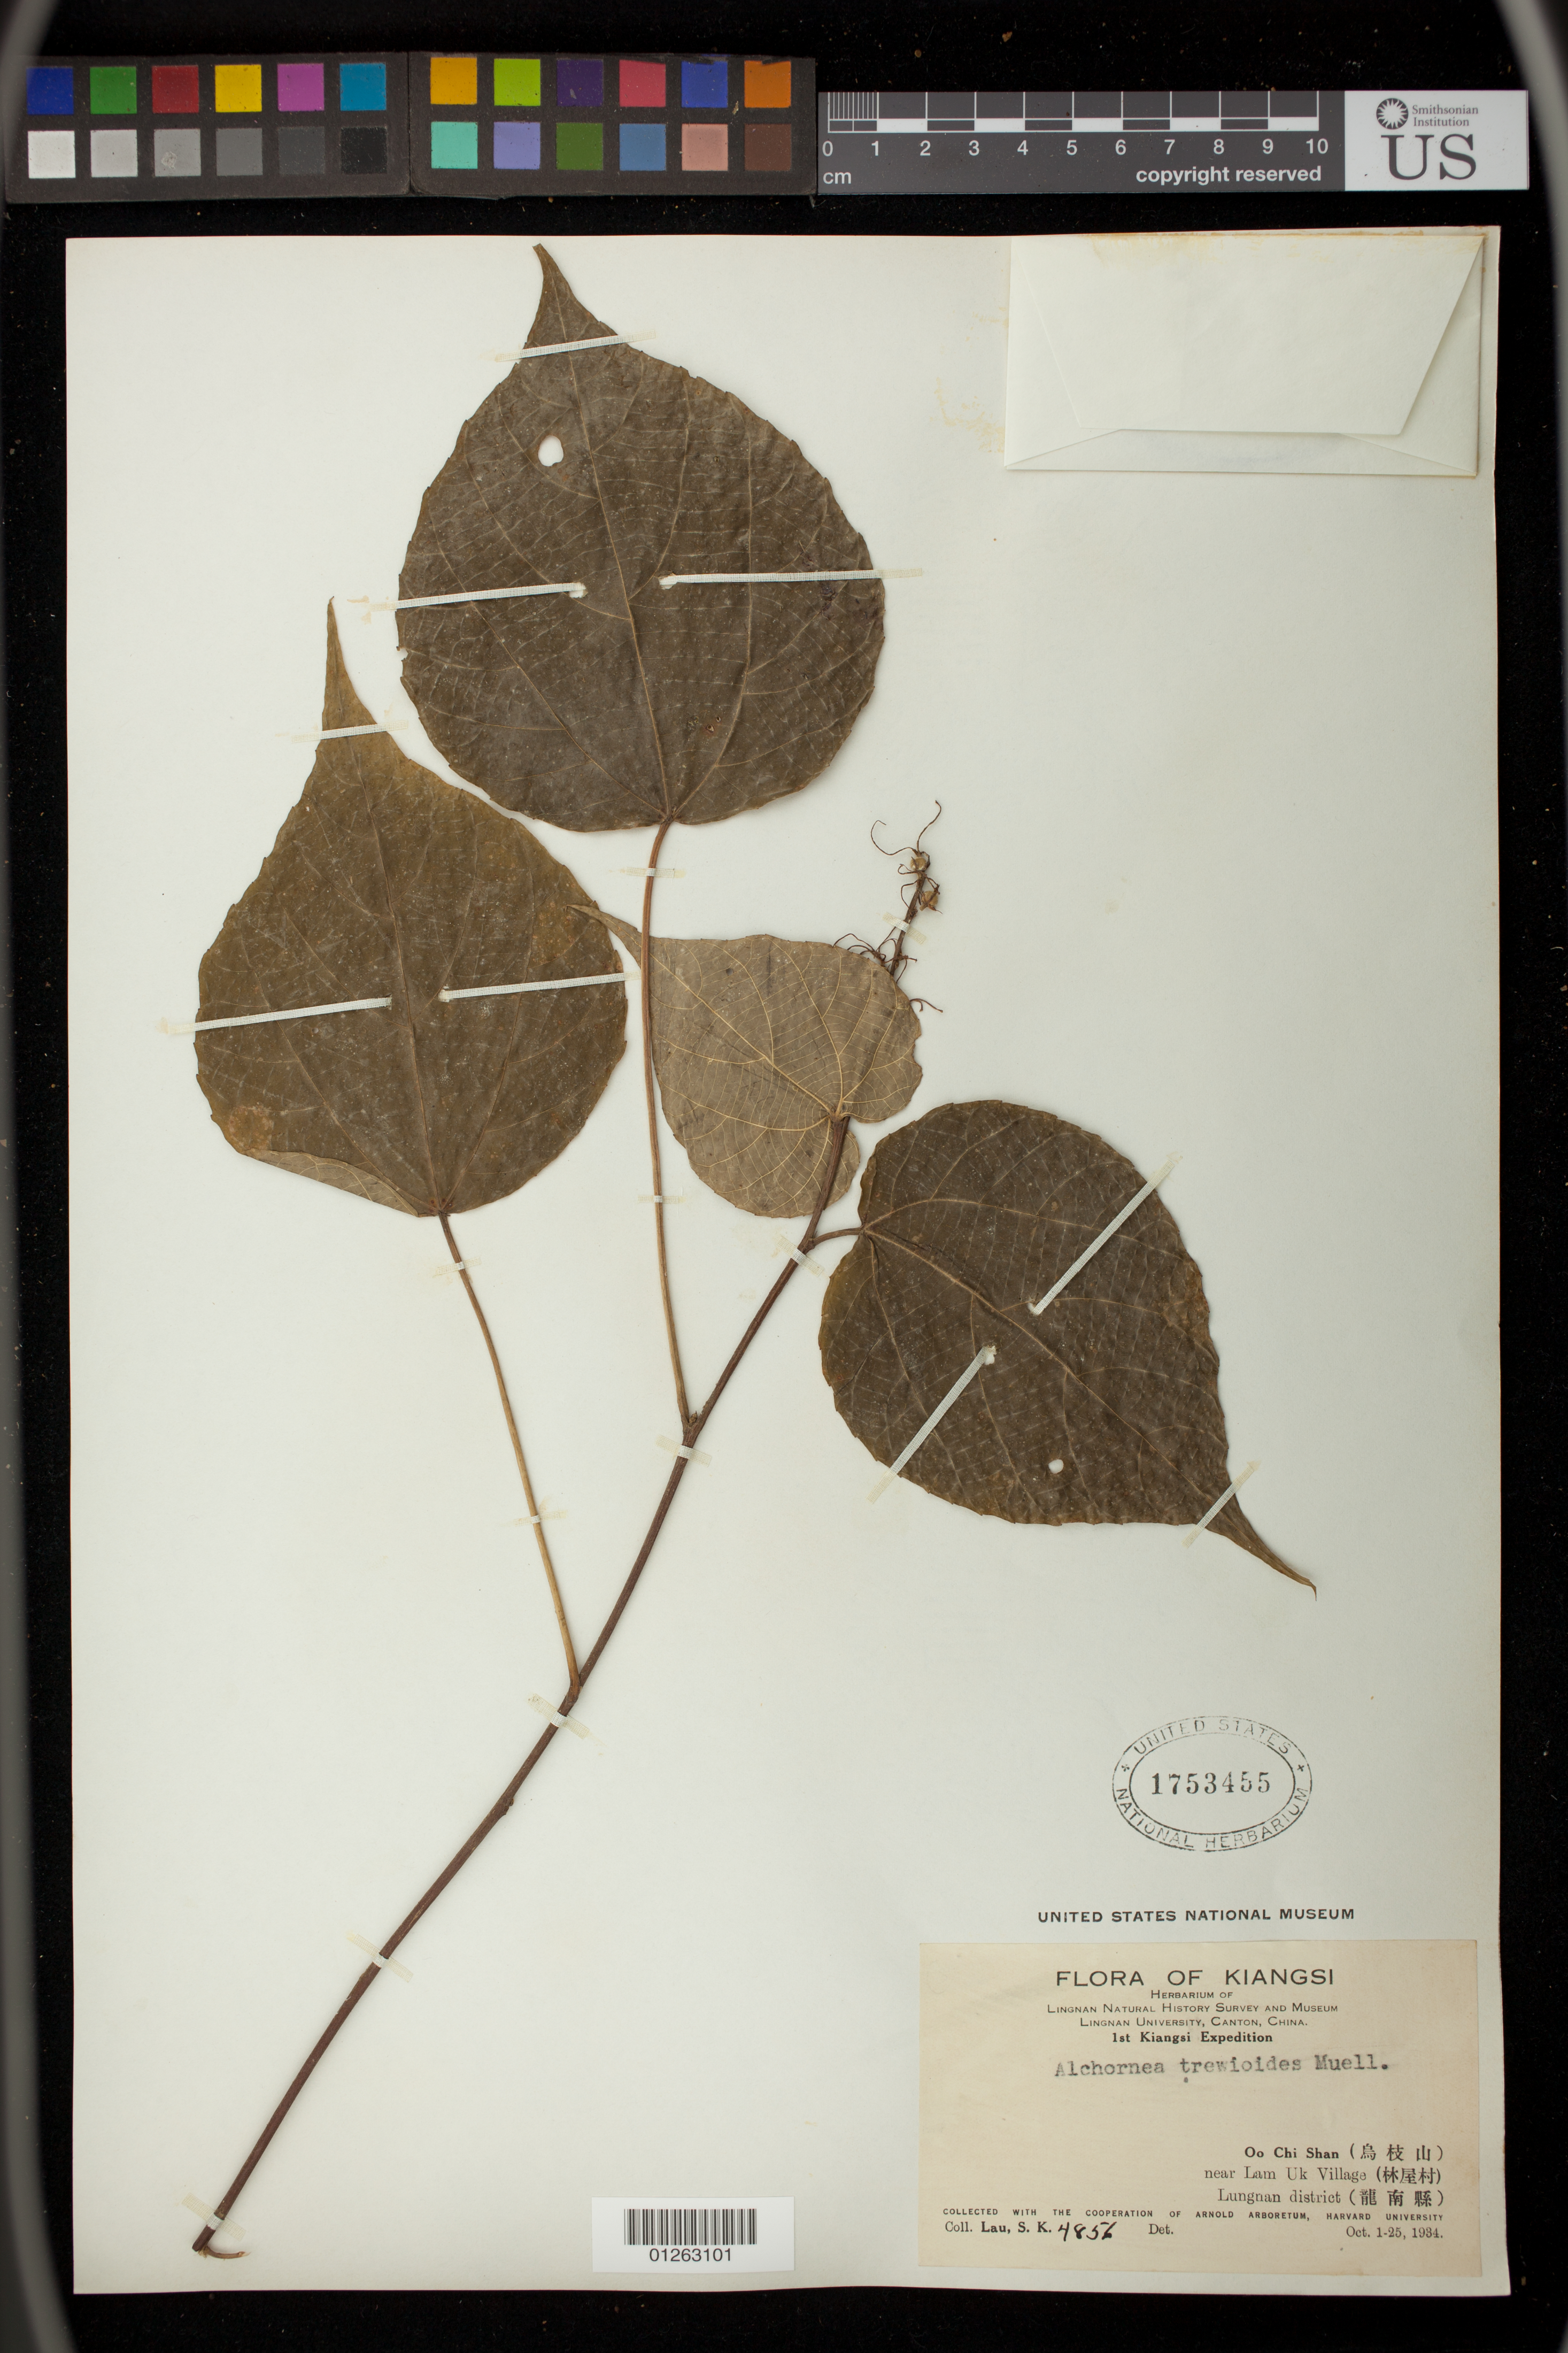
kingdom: Plantae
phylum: Tracheophyta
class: Magnoliopsida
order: Malpighiales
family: Euphorbiaceae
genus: Alchornea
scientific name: Alchornea leptogyna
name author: Diels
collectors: S. K. Lau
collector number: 4856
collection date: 1934-10-01/1934-10-25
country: China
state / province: Jiangxi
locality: Oo Chi Shan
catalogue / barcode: US 1753455